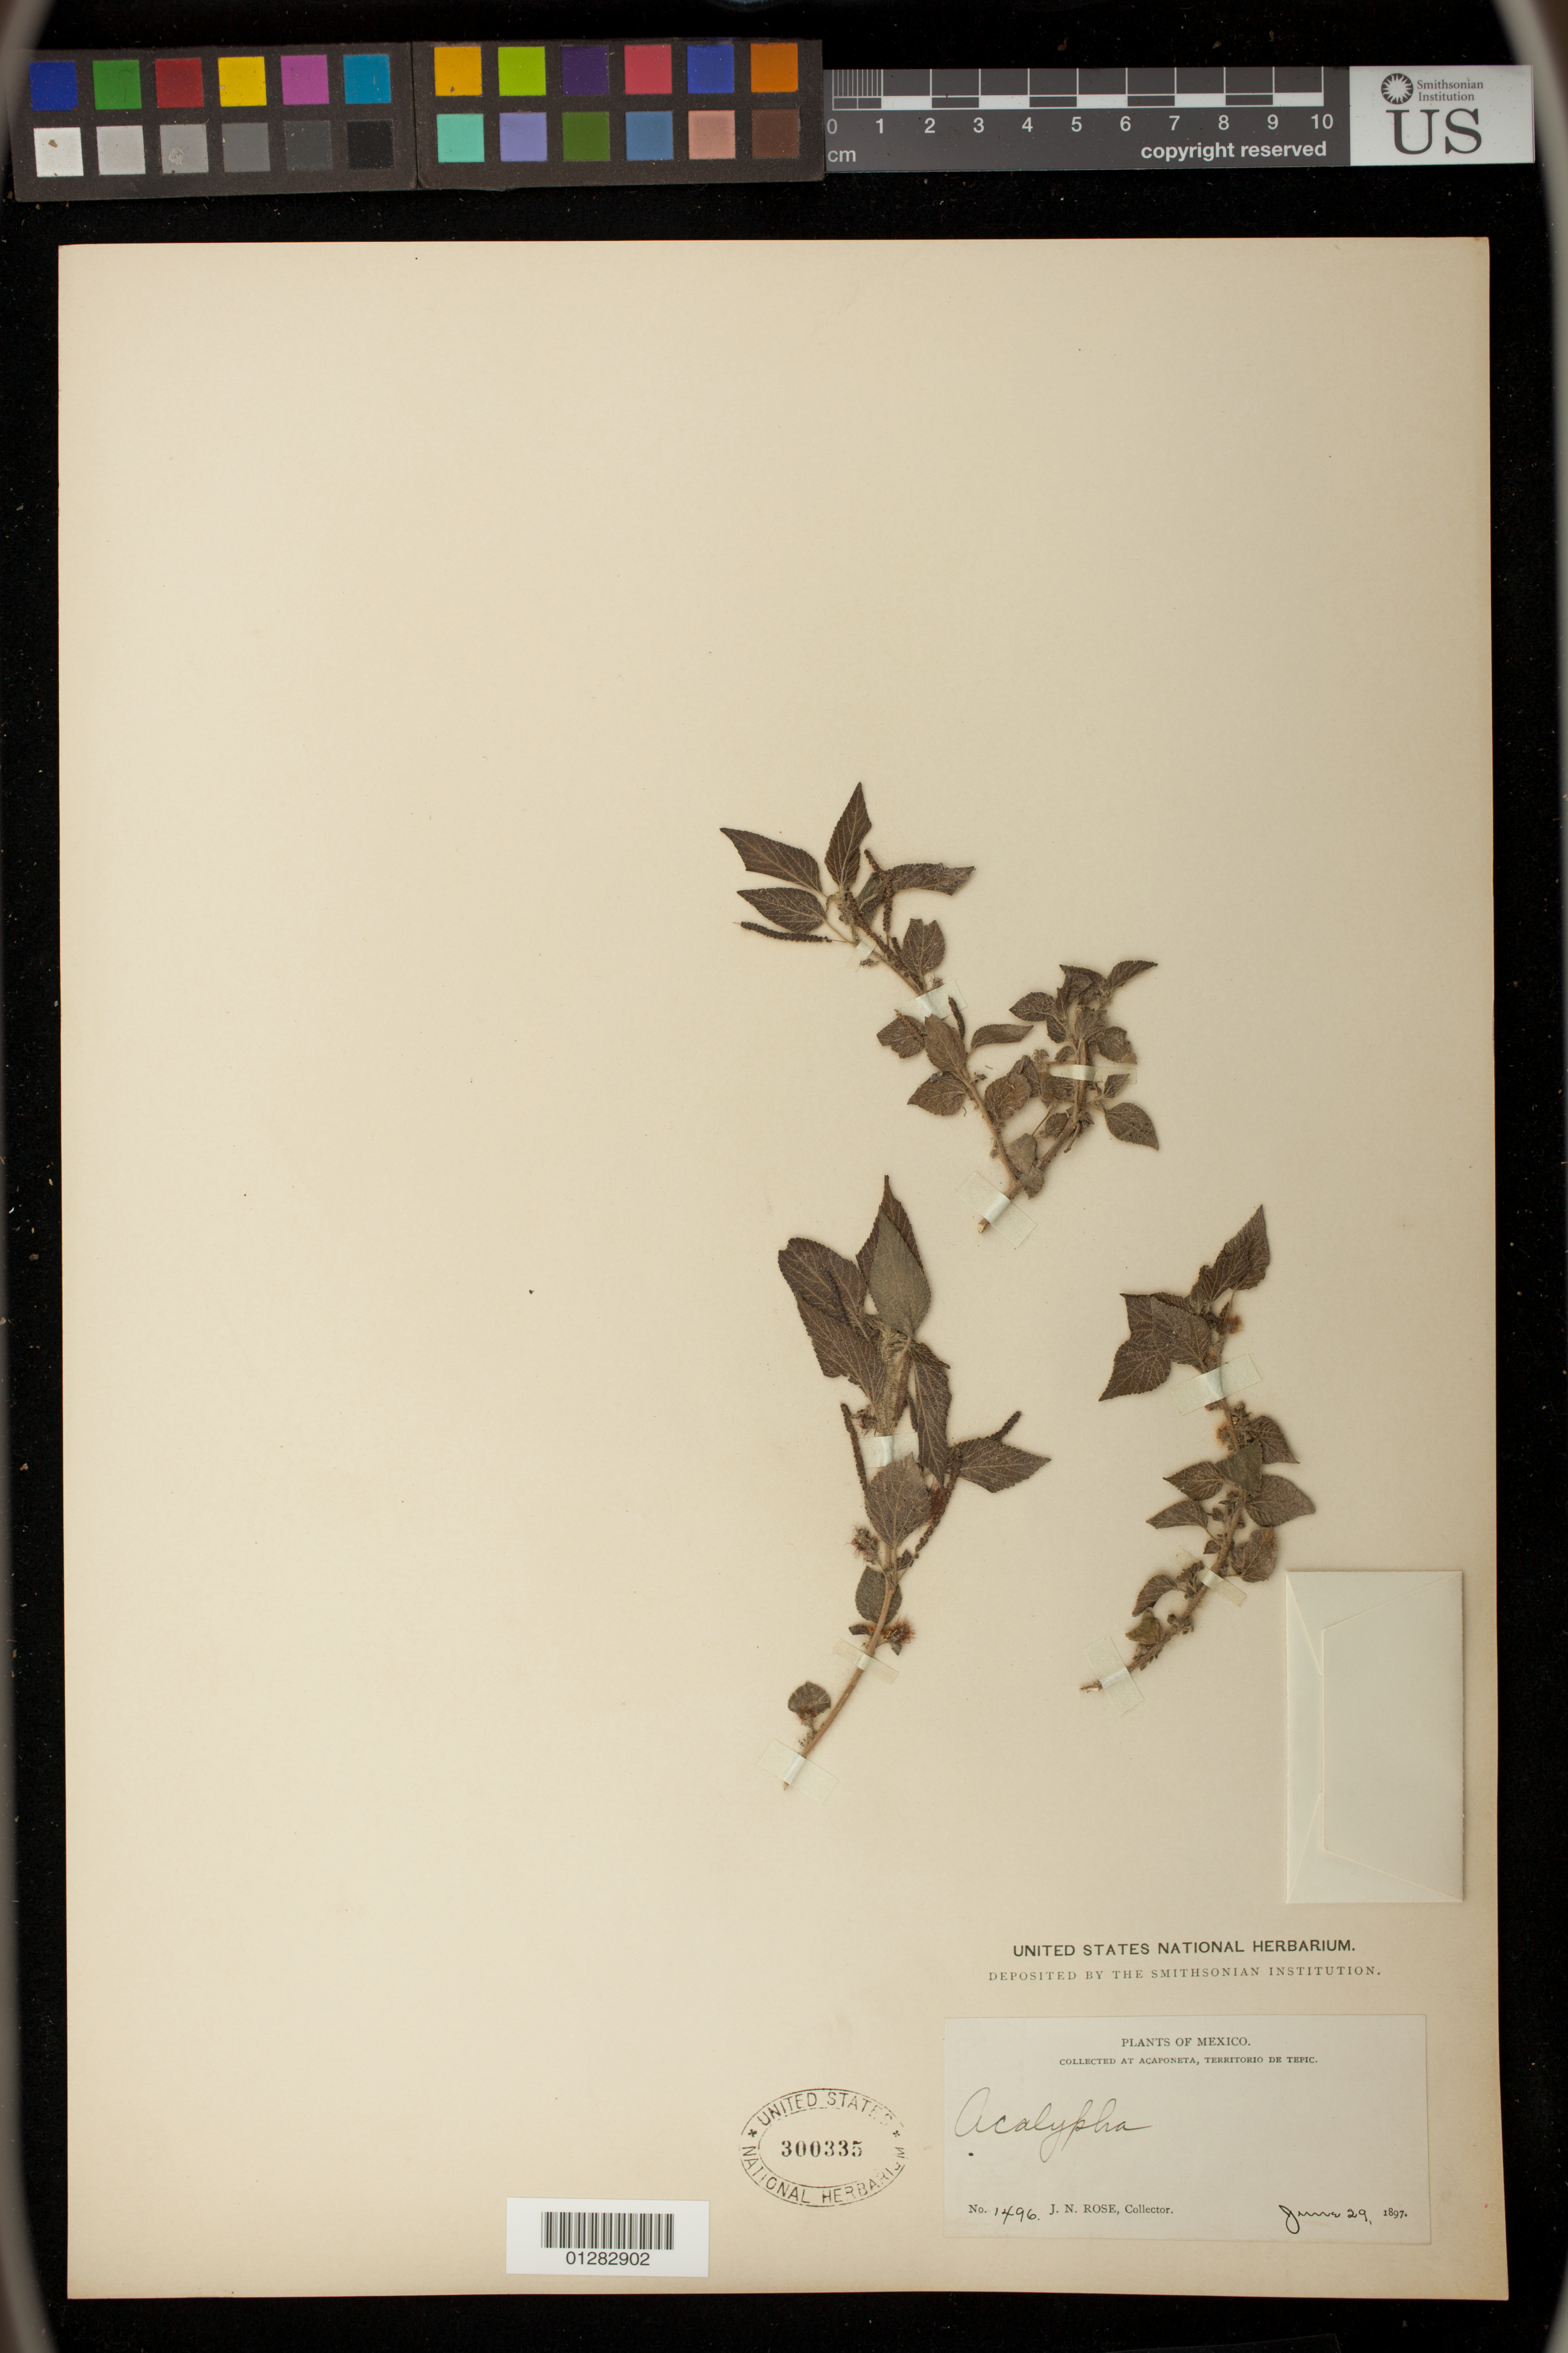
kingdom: Plantae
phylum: Tracheophyta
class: Magnoliopsida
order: Malpighiales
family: Euphorbiaceae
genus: Acalypha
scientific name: Acalypha sp.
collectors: J. N. Rose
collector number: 1496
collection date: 1897-06-29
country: Mexico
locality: Acaponeta, Territorio de Tepic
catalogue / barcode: US 300335